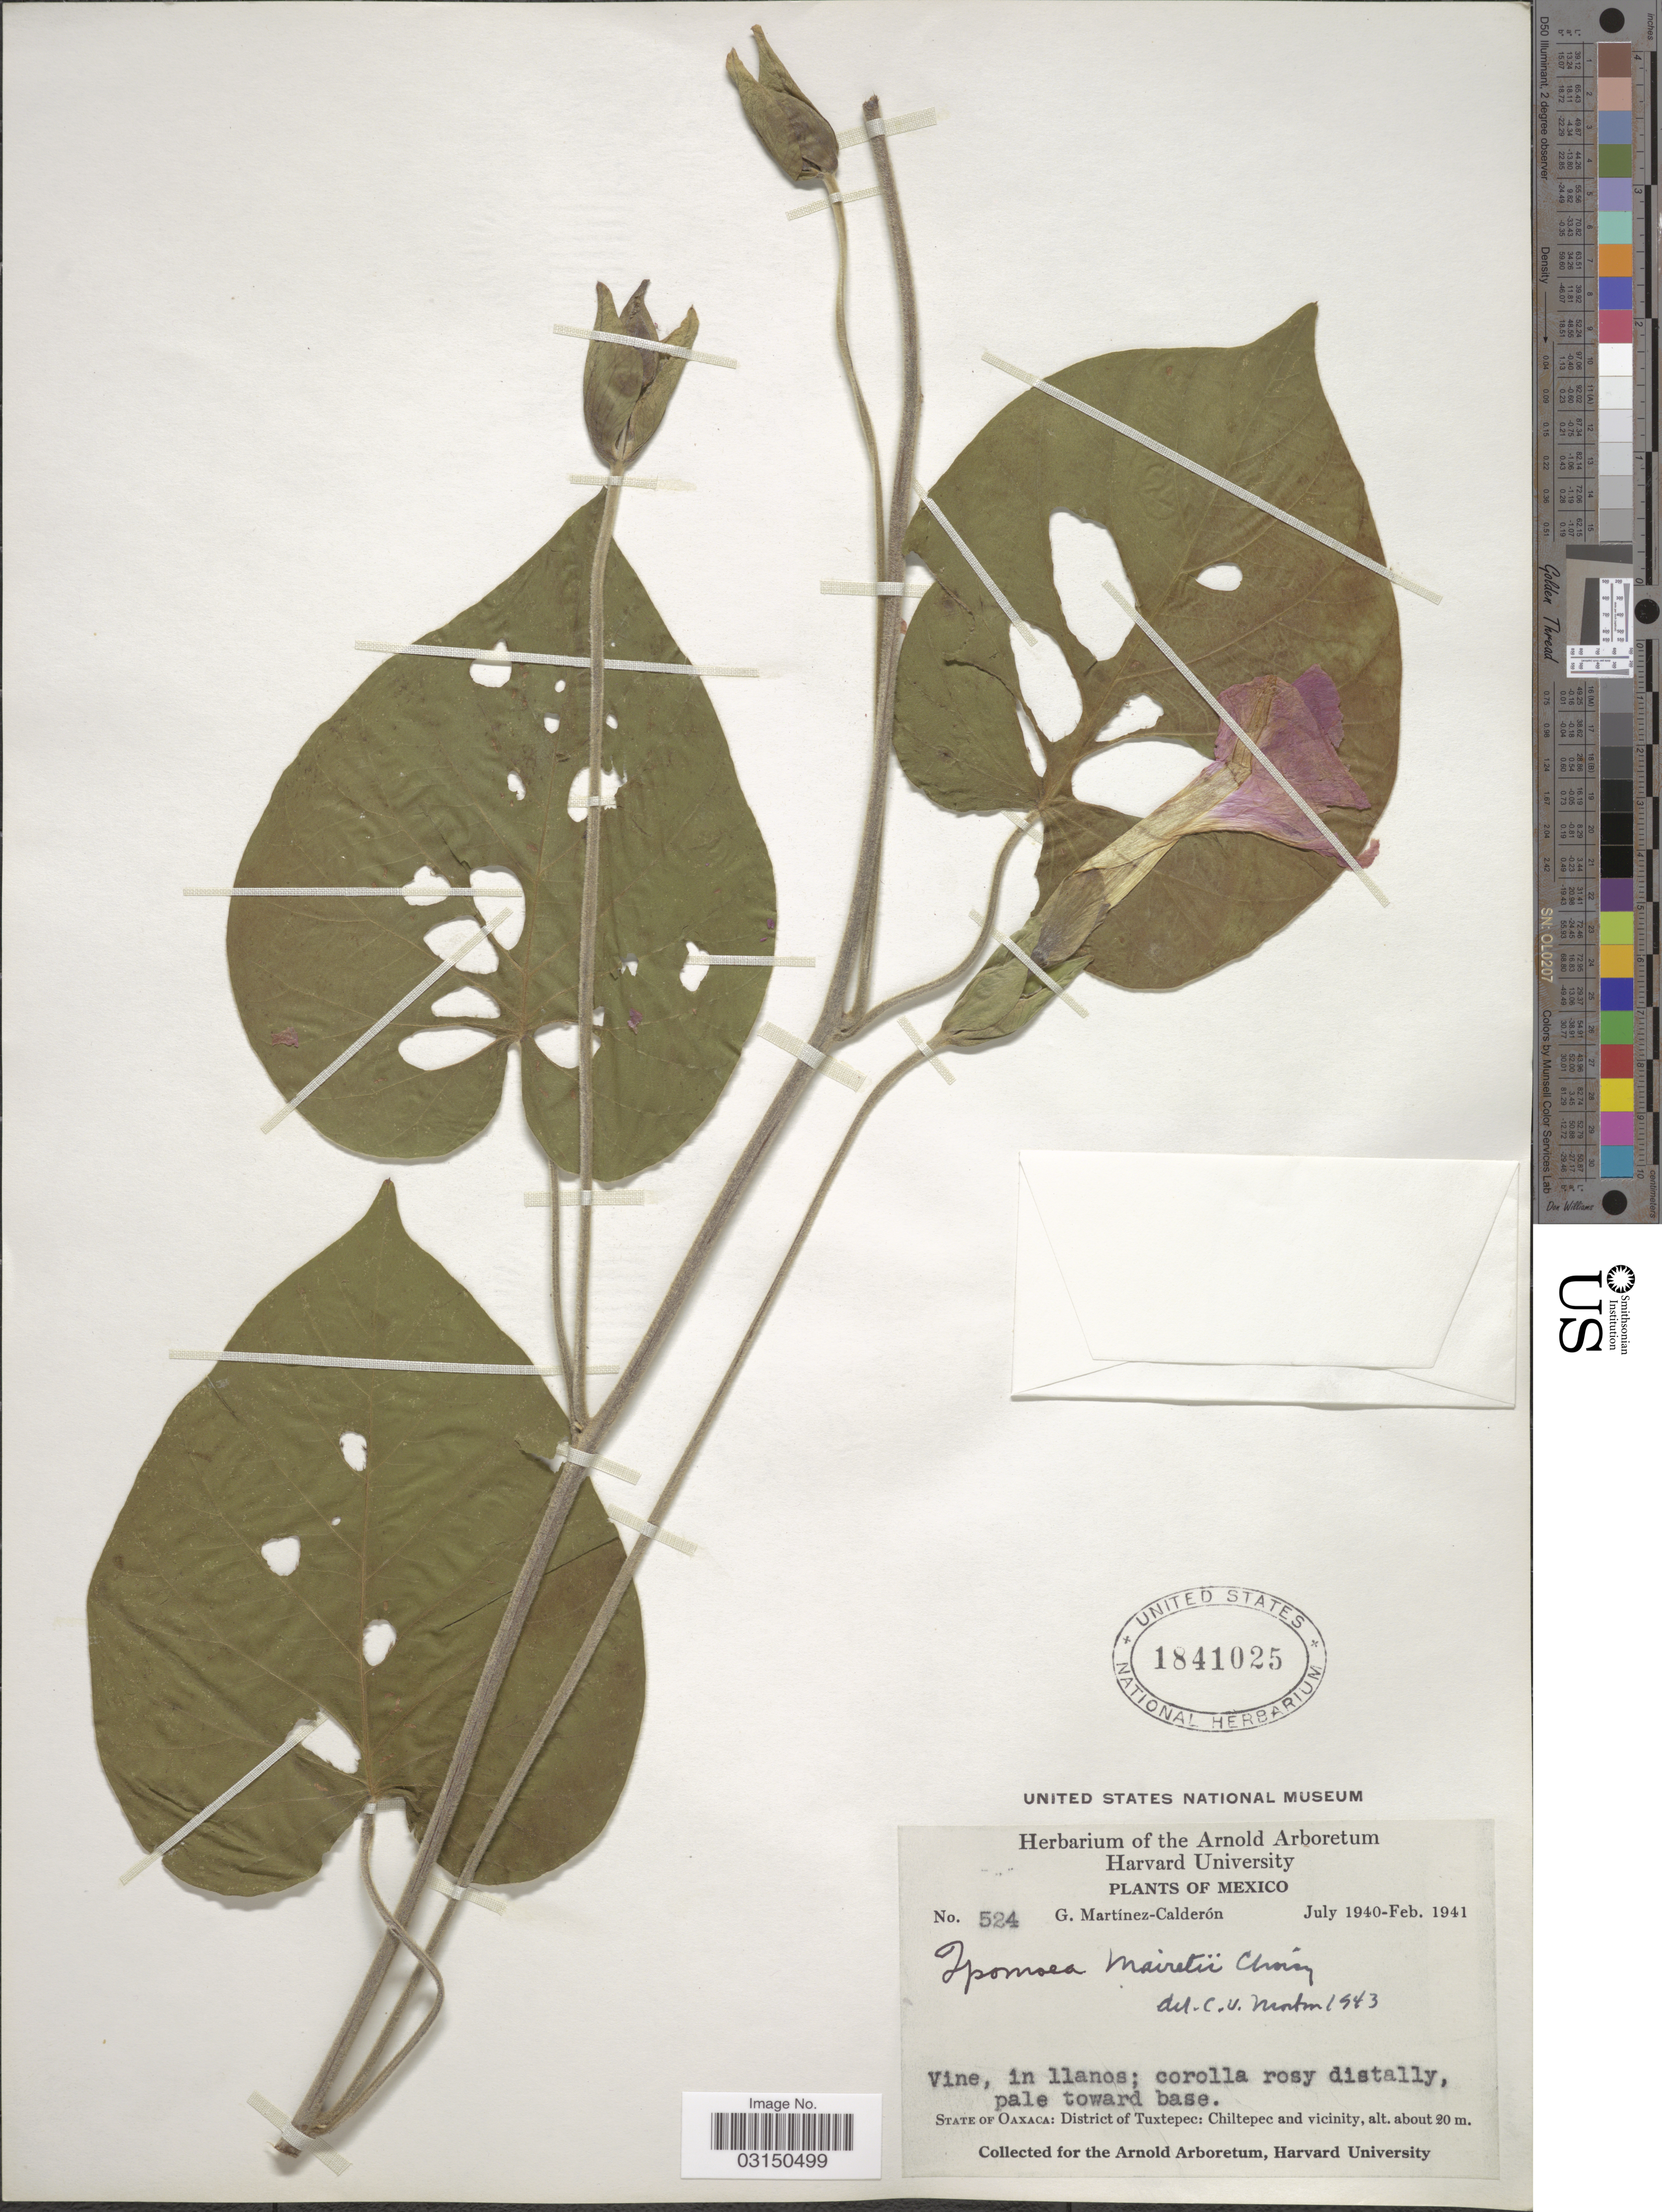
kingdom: Plantae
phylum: Tracheophyta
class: Magnoliopsida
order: Solanales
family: Convolvulaceae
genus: Ipomoea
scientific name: Ipomoea mairetii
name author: Choisy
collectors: G. Martinez-C.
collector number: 524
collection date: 1940-07/1941-02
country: Mexico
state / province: Oaxaca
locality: State of Oaxaca: District of Tuxtepec: Chiltepec and vicinity.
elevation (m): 20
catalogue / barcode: US 1841025